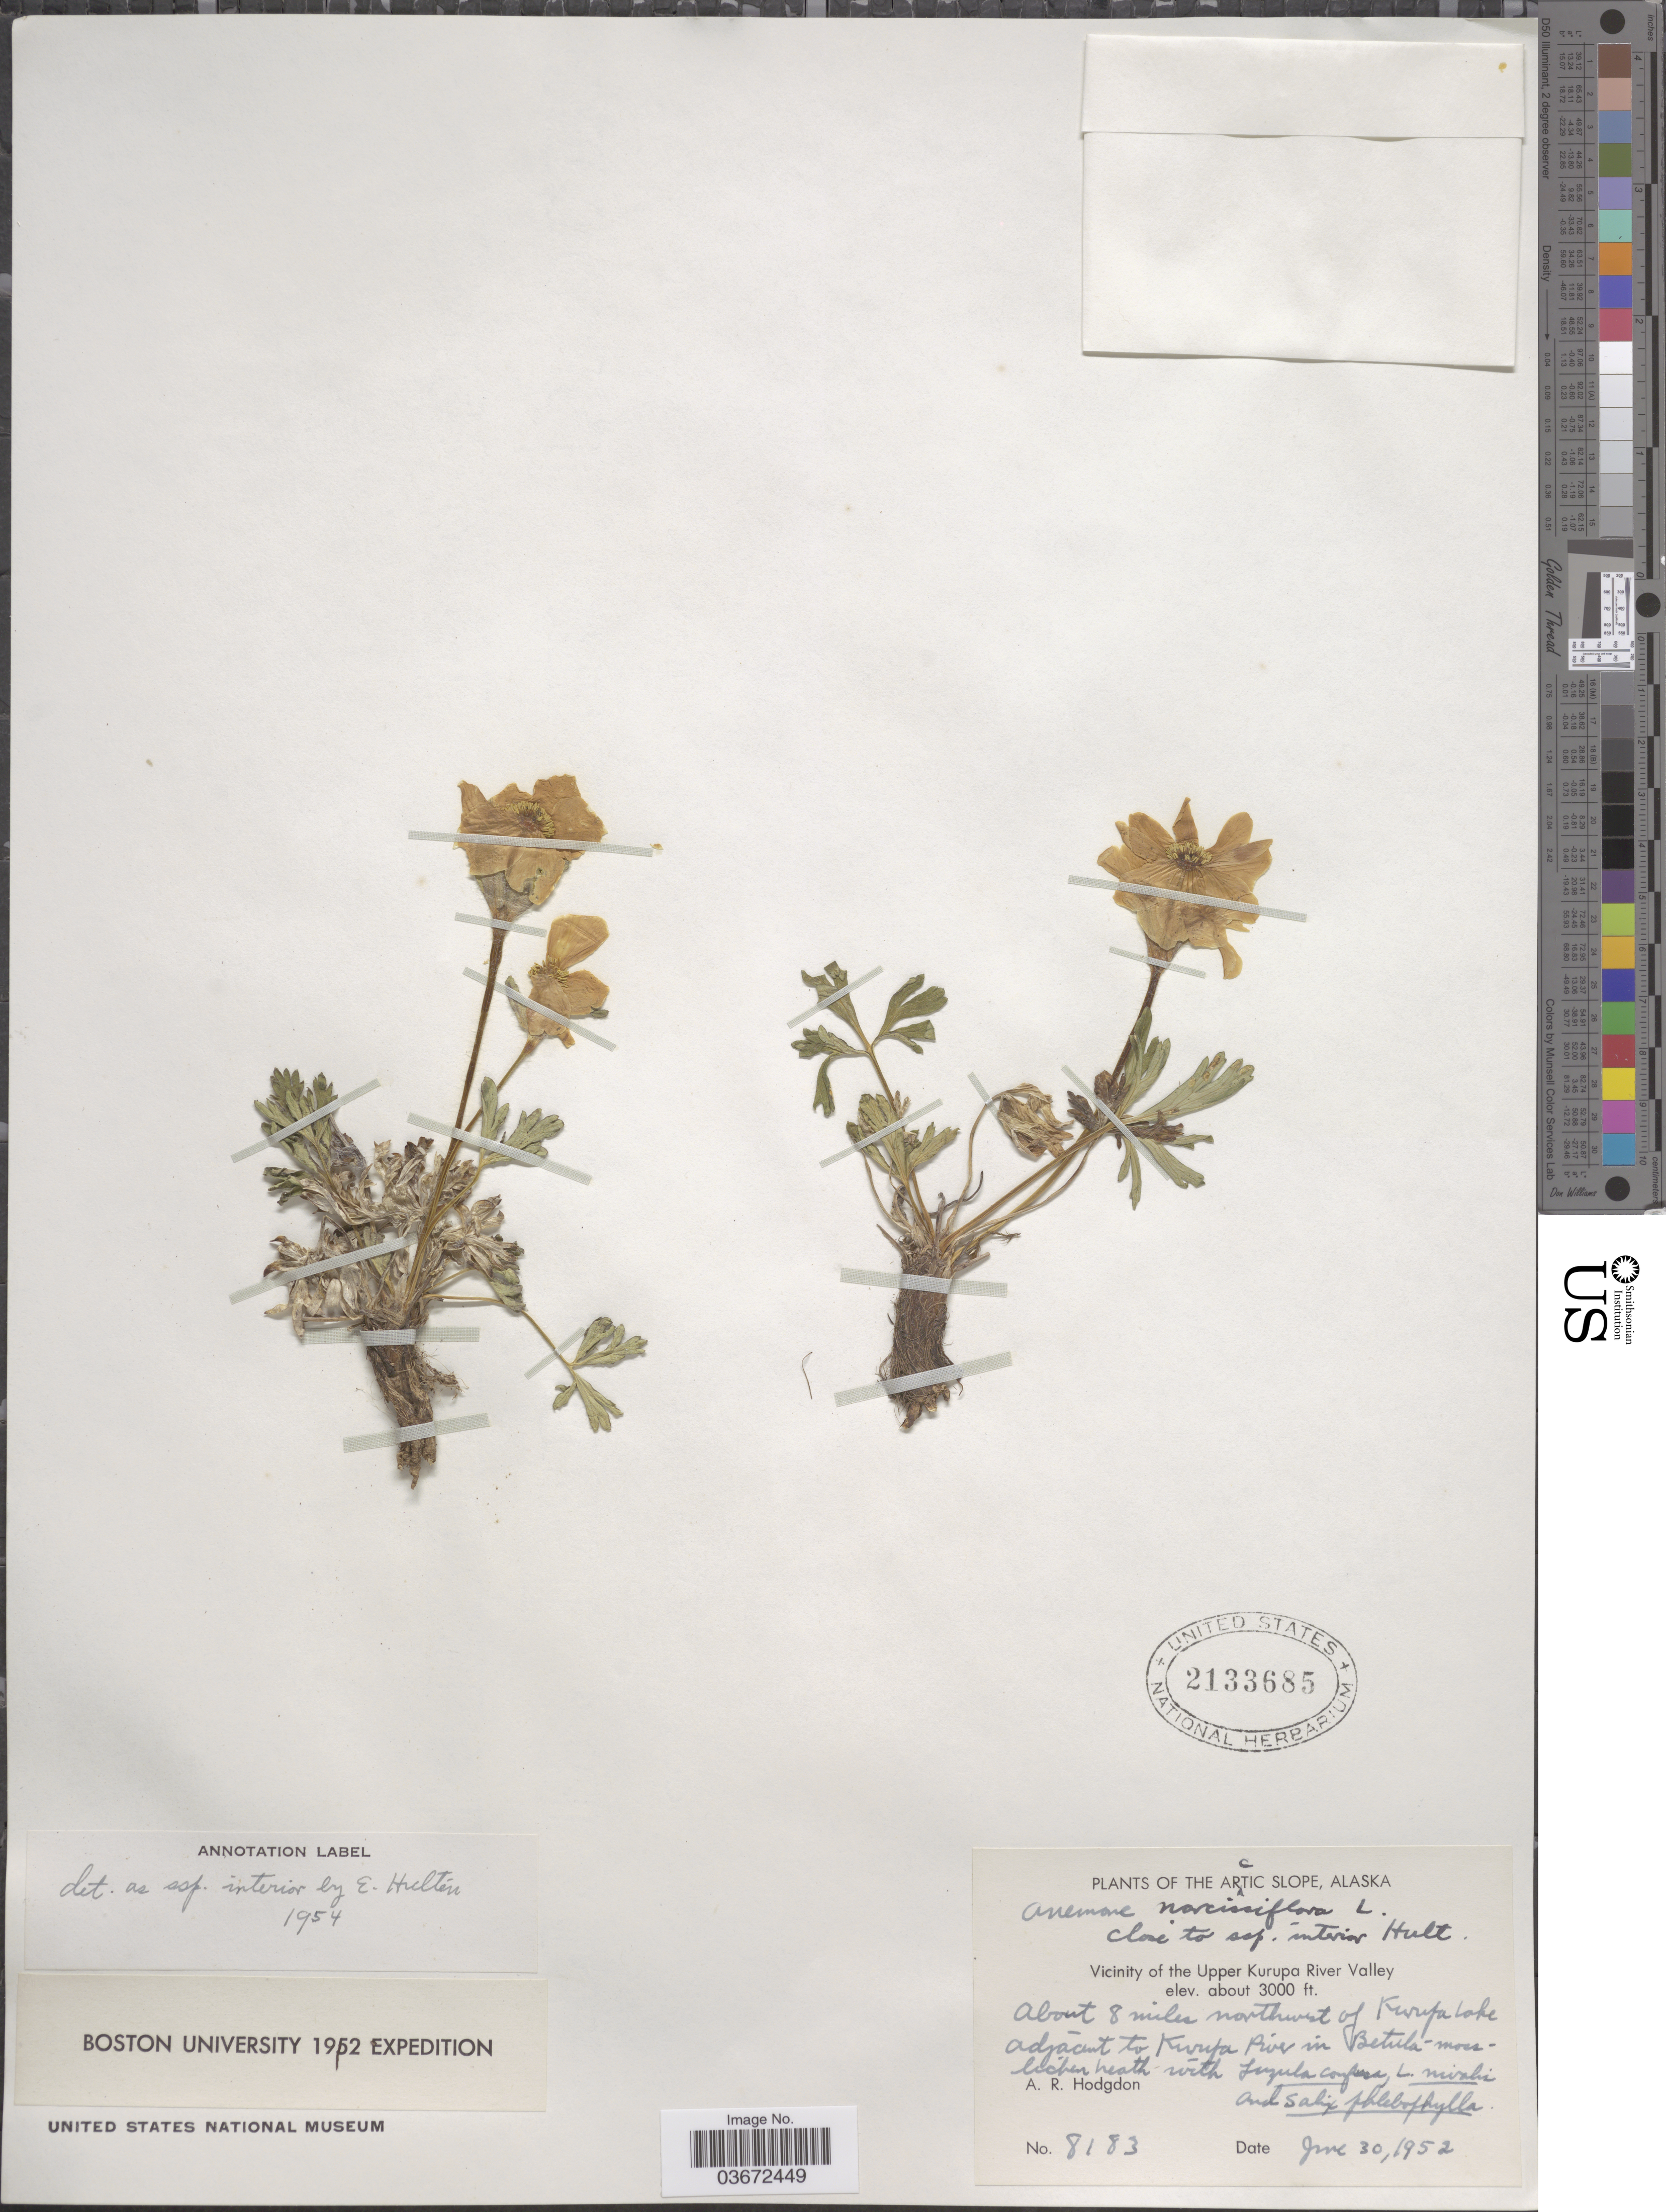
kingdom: Plantae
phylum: Tracheophyta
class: Magnoliopsida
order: Ranunculales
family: Ranunculaceae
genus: Anemone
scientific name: Anemone narcissiflora var. interior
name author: (Hultén) B. Boivin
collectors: A. R. Hodgdon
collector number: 8183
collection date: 1952-06-30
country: United States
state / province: Alaska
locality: The Arctic Slope. Vicinity of the Upper Kurupa River Valley. About 8 miles northwest of Kurupa lake adjacent to Kurupa River.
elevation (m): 914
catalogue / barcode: US 2133685